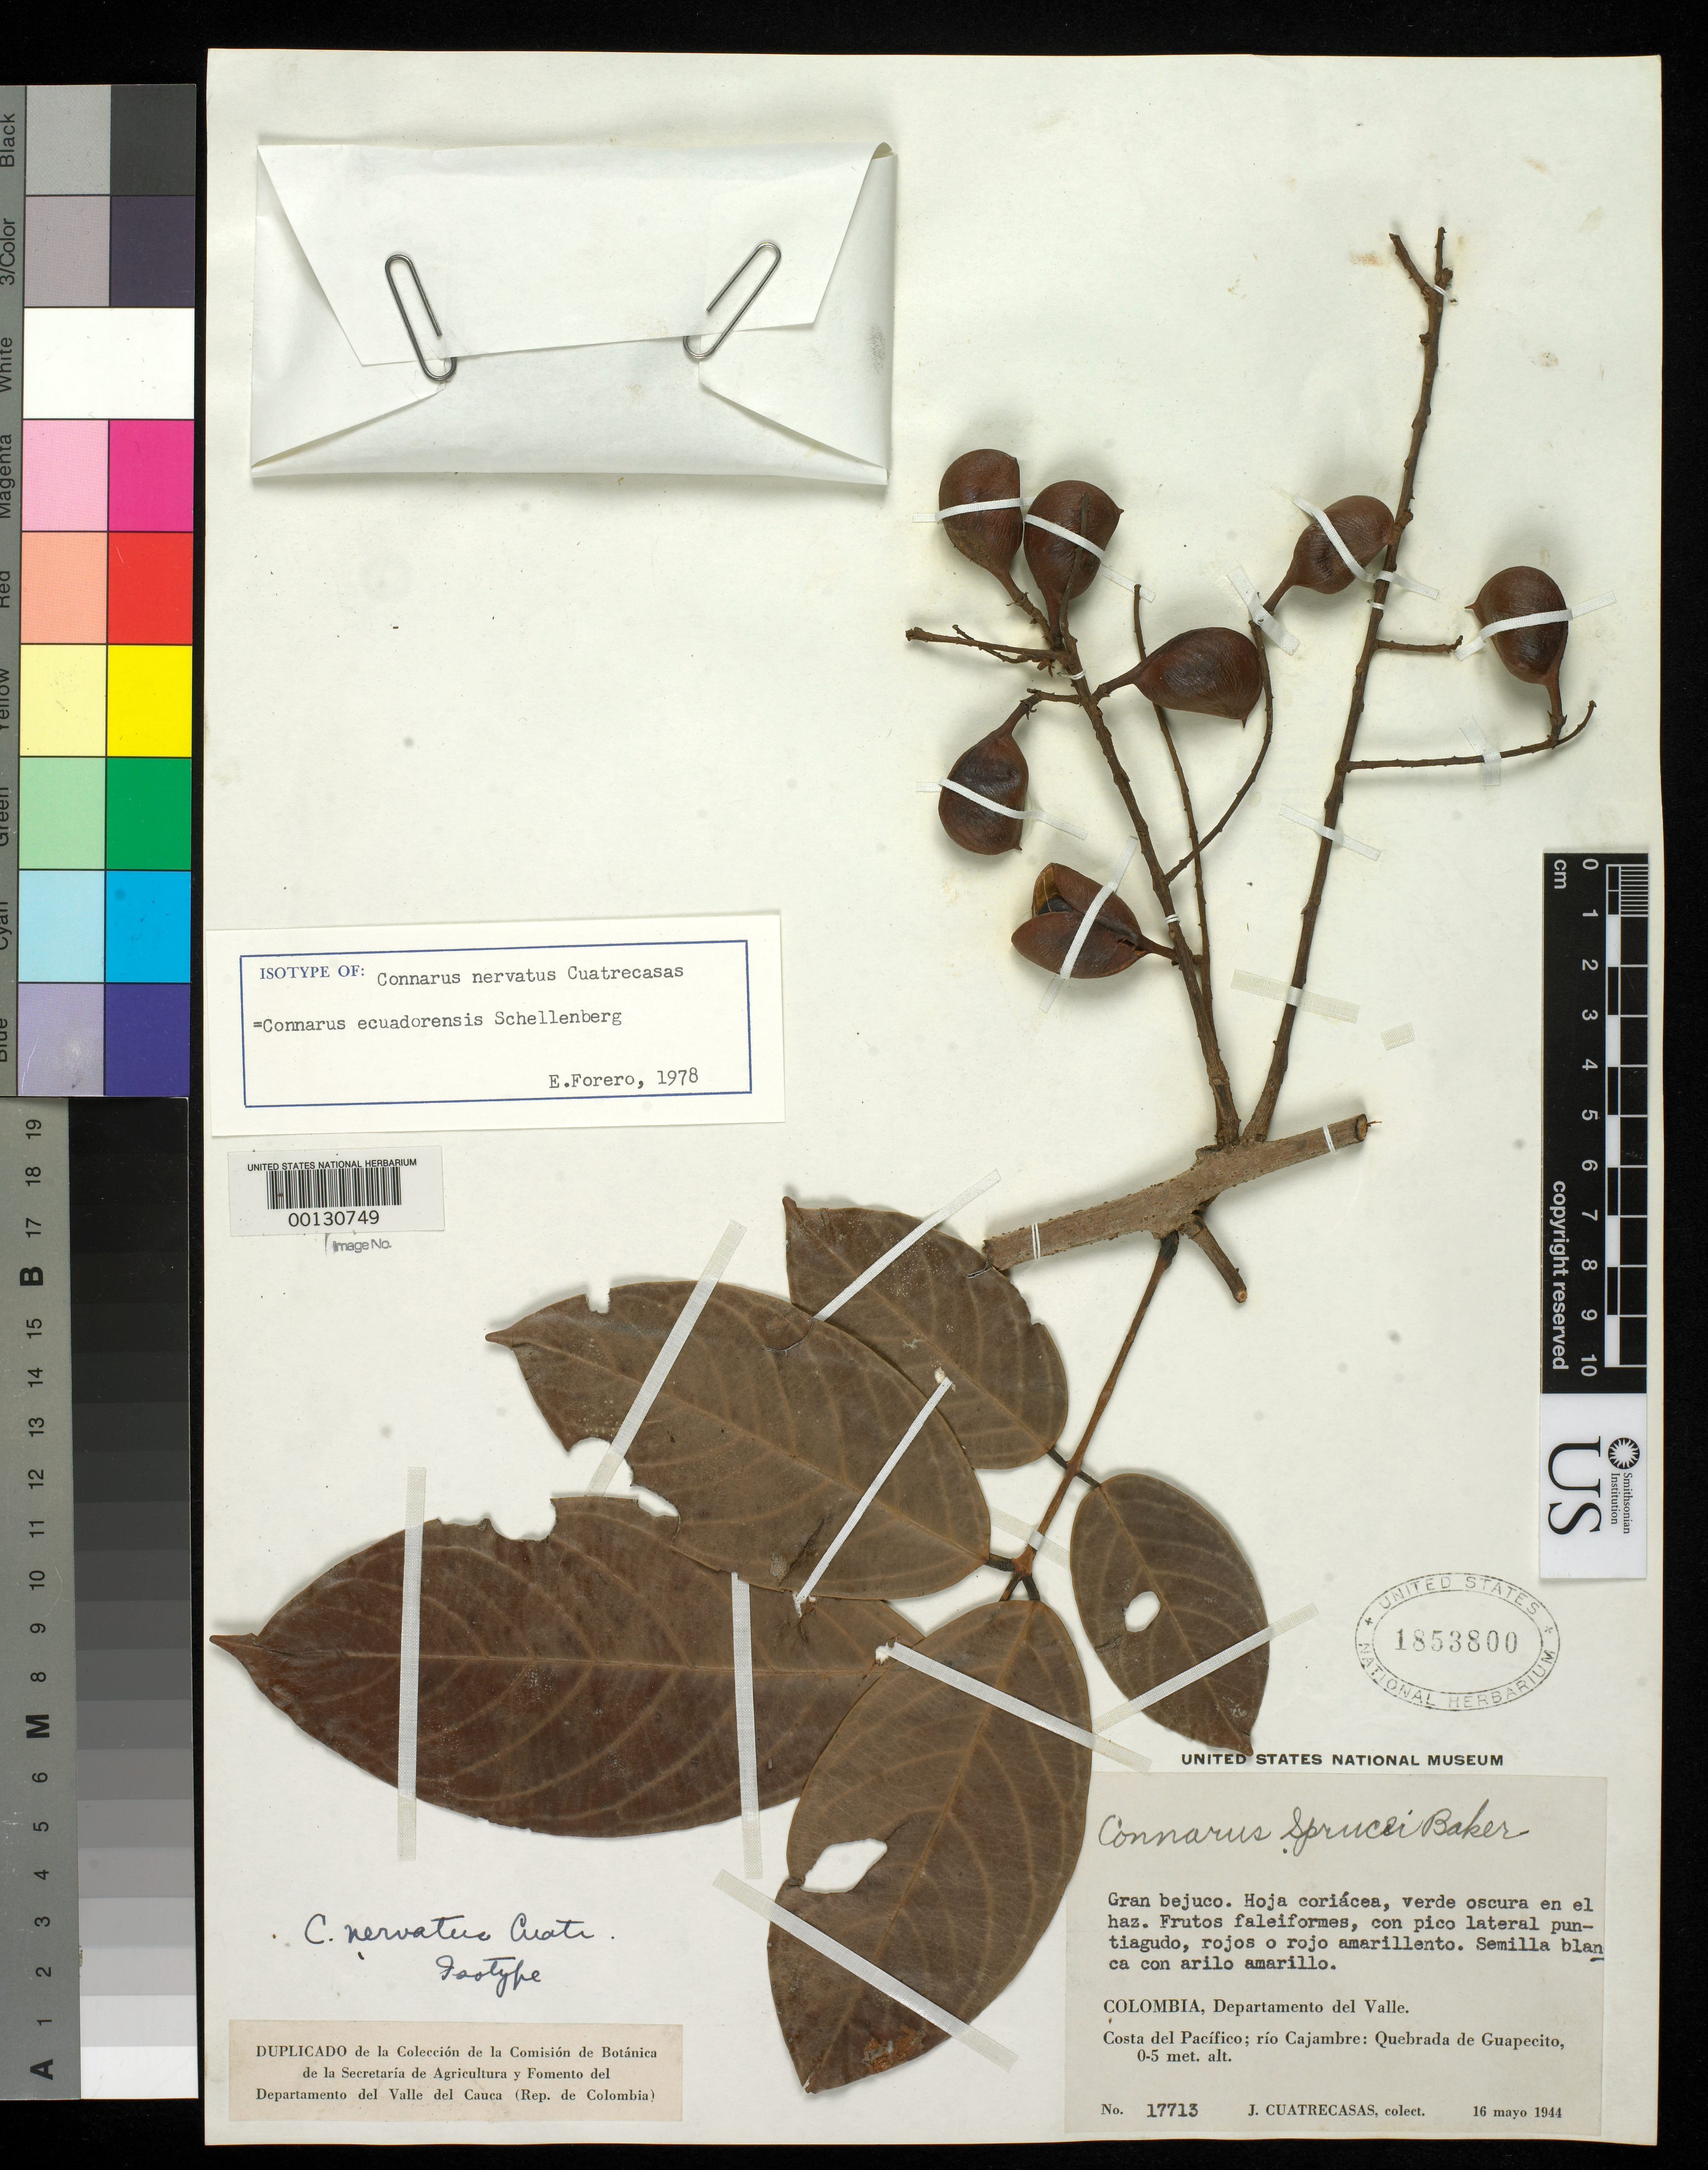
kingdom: Plantae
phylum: Tracheophyta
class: Magnoliopsida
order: Oxalidales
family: Connaraceae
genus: Connarus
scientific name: Connarus nervatus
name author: Cuatrec.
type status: Isotype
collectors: J. Cuatrecasas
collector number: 17713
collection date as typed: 16 May 1944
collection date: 1944-05-16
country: Colombia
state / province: Valle del Cauca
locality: Costa del Pacifico, Rio CaJambo, Quebrada de Guapecito.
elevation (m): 0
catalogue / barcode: US 1853800